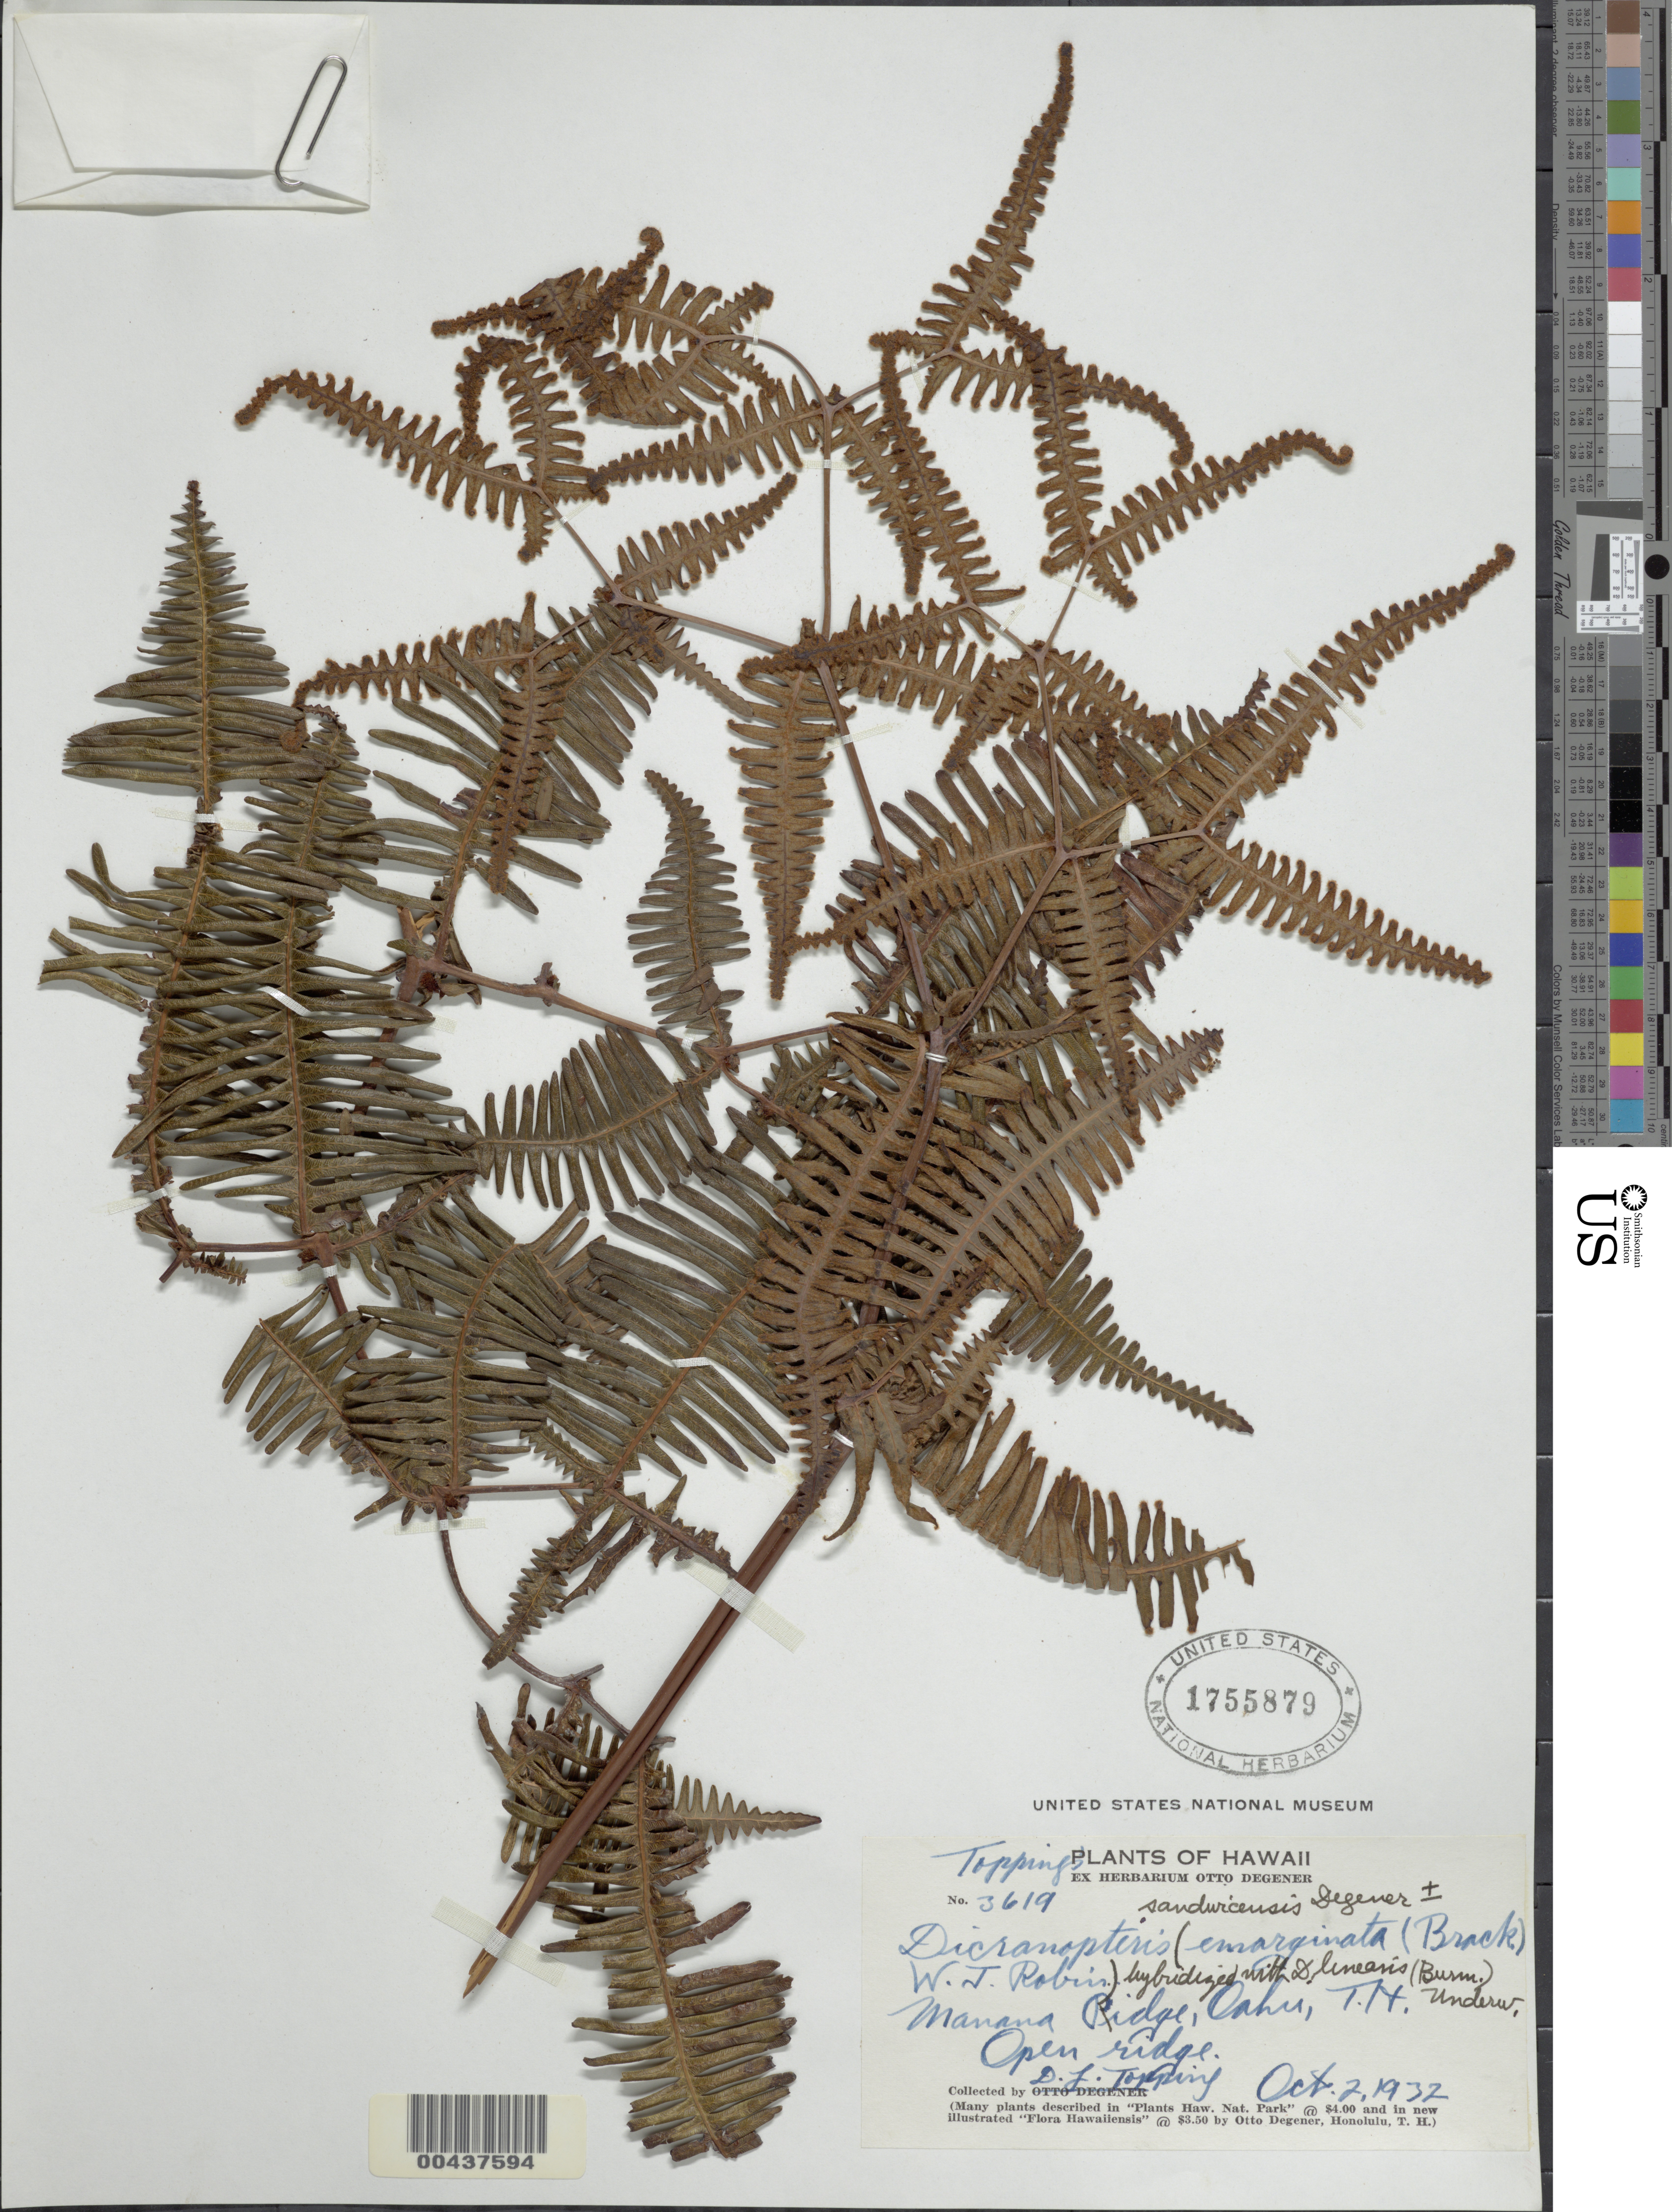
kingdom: Plantae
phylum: Tracheophyta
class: Polypodiopsida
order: Gleicheniales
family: Gleicheniaceae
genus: Dicranopteris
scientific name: Dicranopteris linearis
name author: (Burm. f.) Underw.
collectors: D. L. Topping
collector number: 3619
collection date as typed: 2 Oct 1932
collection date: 1932-10-02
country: United States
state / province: Hawaii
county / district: Honolulu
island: Oahu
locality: Manana Ridge, Oahu, T.H.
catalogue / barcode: US 1755879